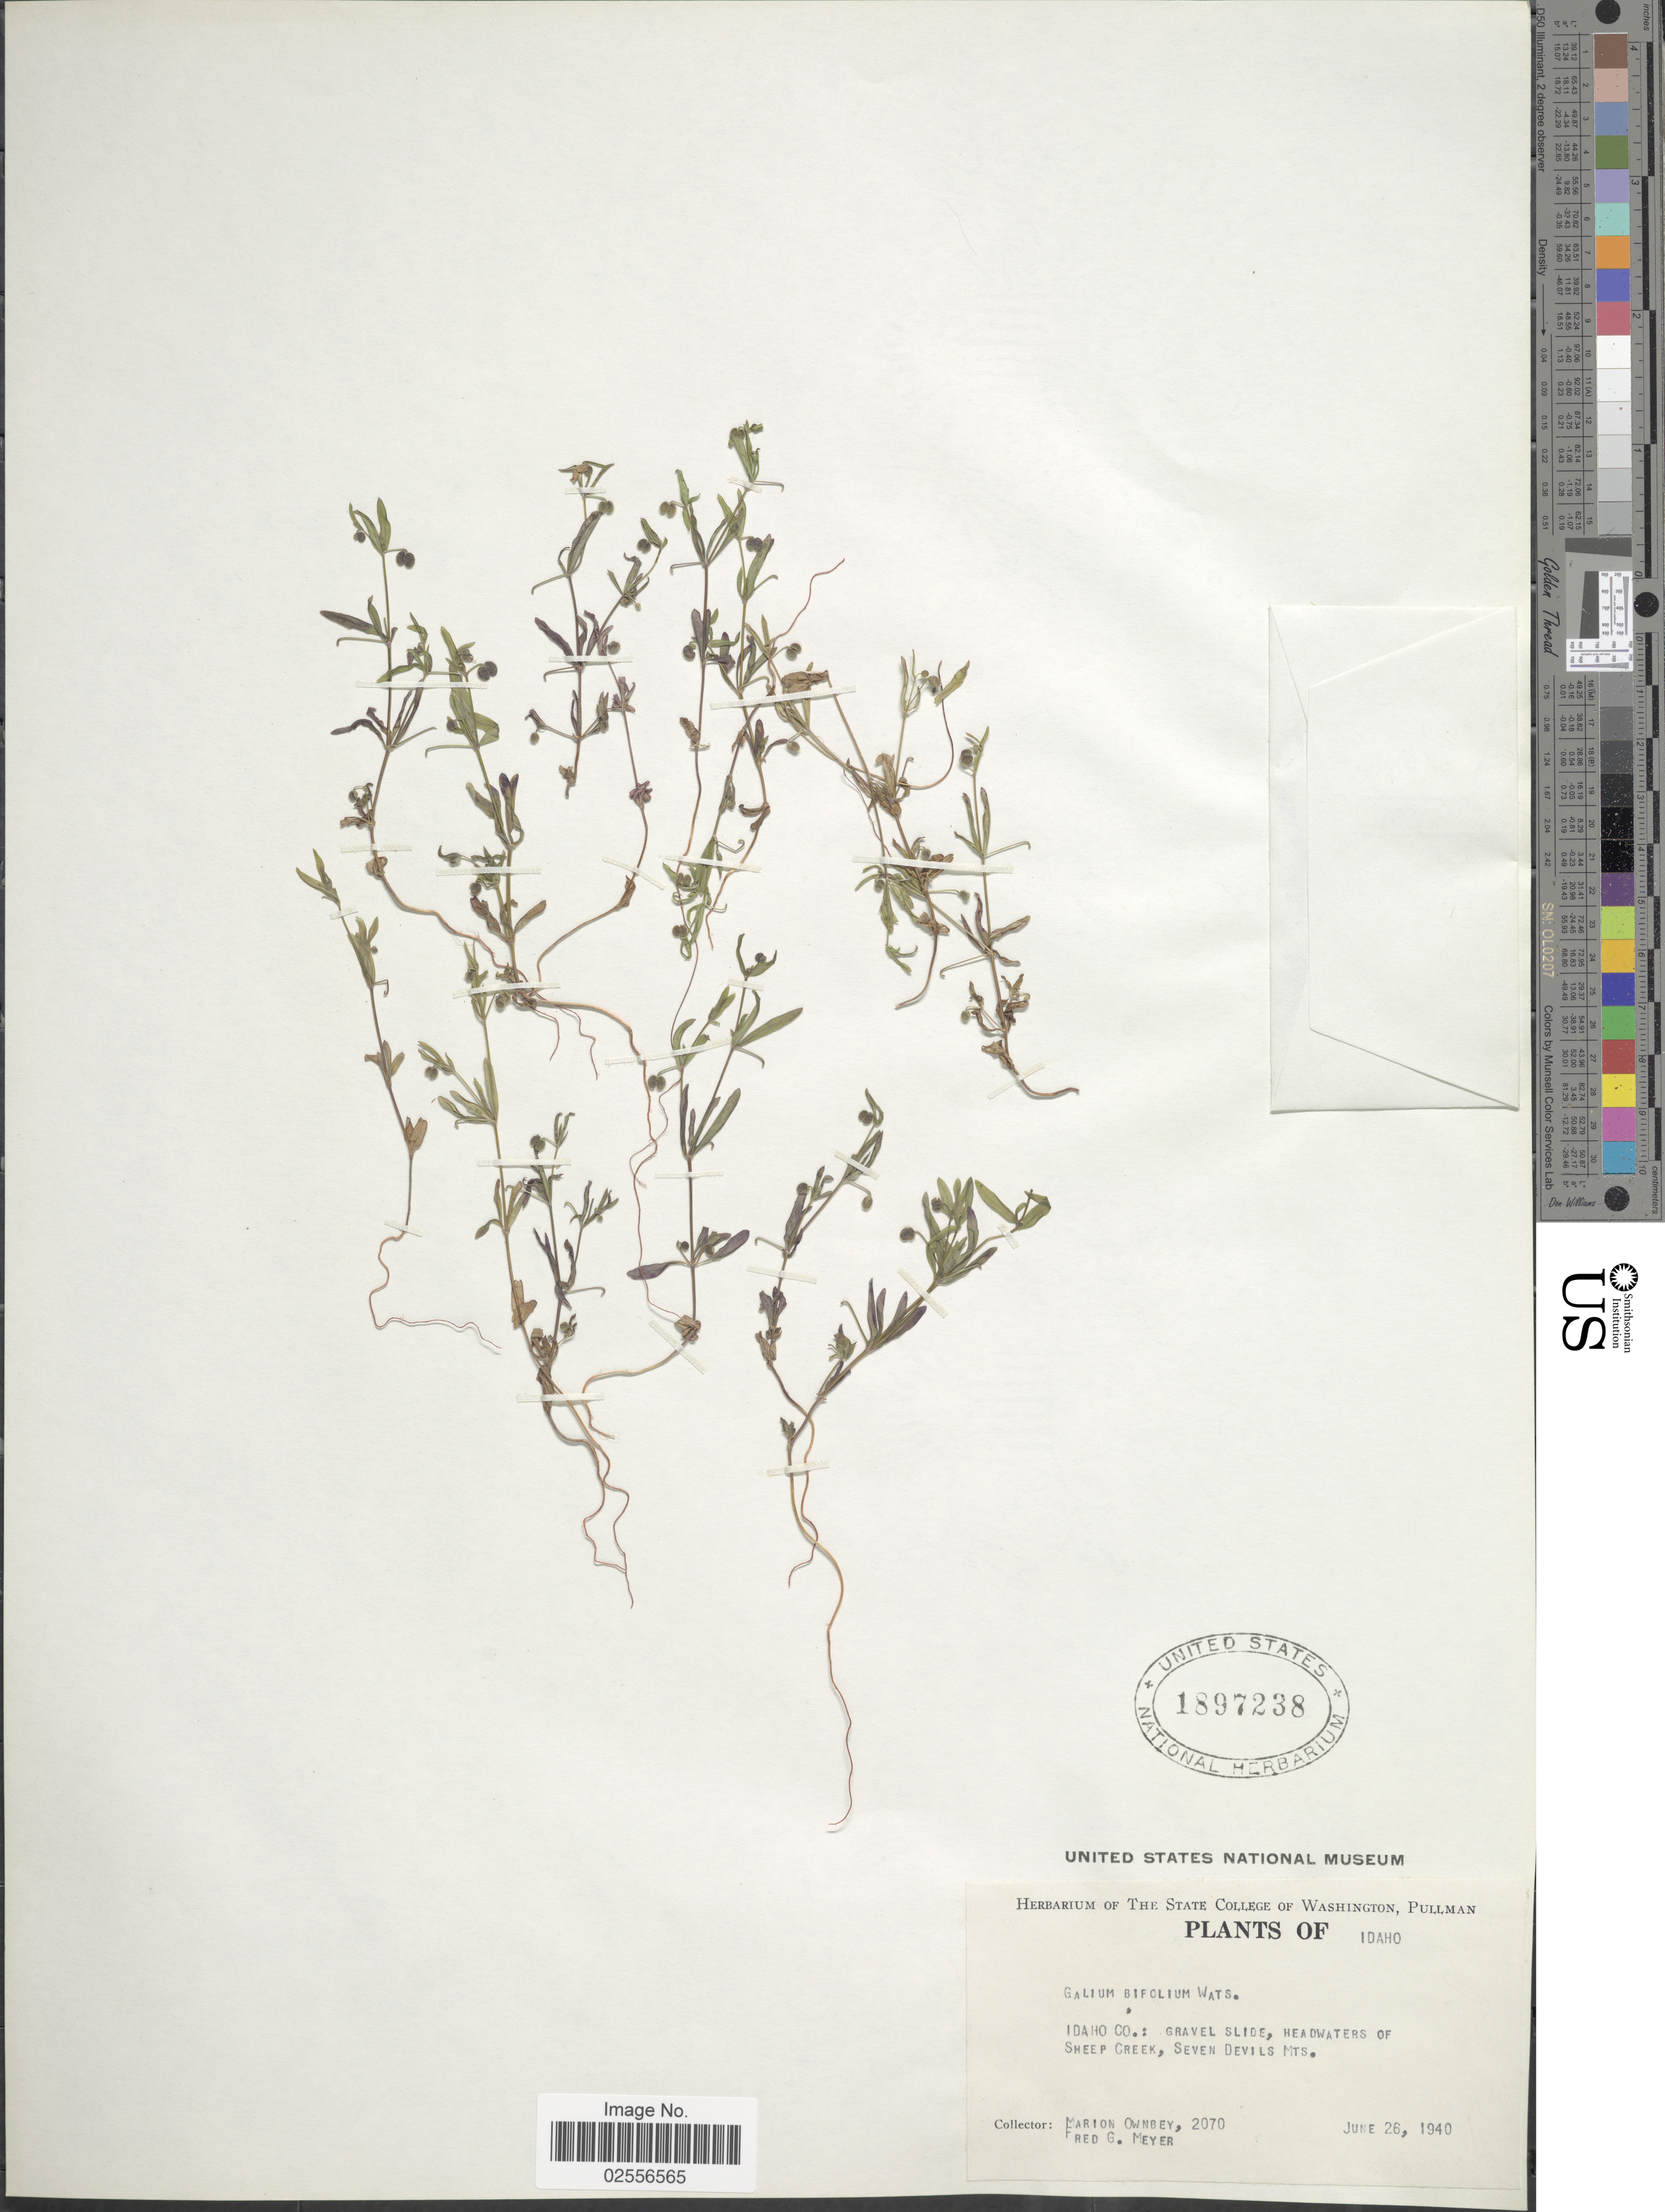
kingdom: Plantae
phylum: Tracheophyta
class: Magnoliopsida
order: Gentianales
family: Rubiaceae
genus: Galium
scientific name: Galium bifolium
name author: S. Watson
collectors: M. Ownbey & F. G. Meyer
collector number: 2070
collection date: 1940-06-26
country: United States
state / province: Idaho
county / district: Idaho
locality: Gravel Slide, Headwaters of Sheep Creek, Seven Devils Mts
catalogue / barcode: US 1897238